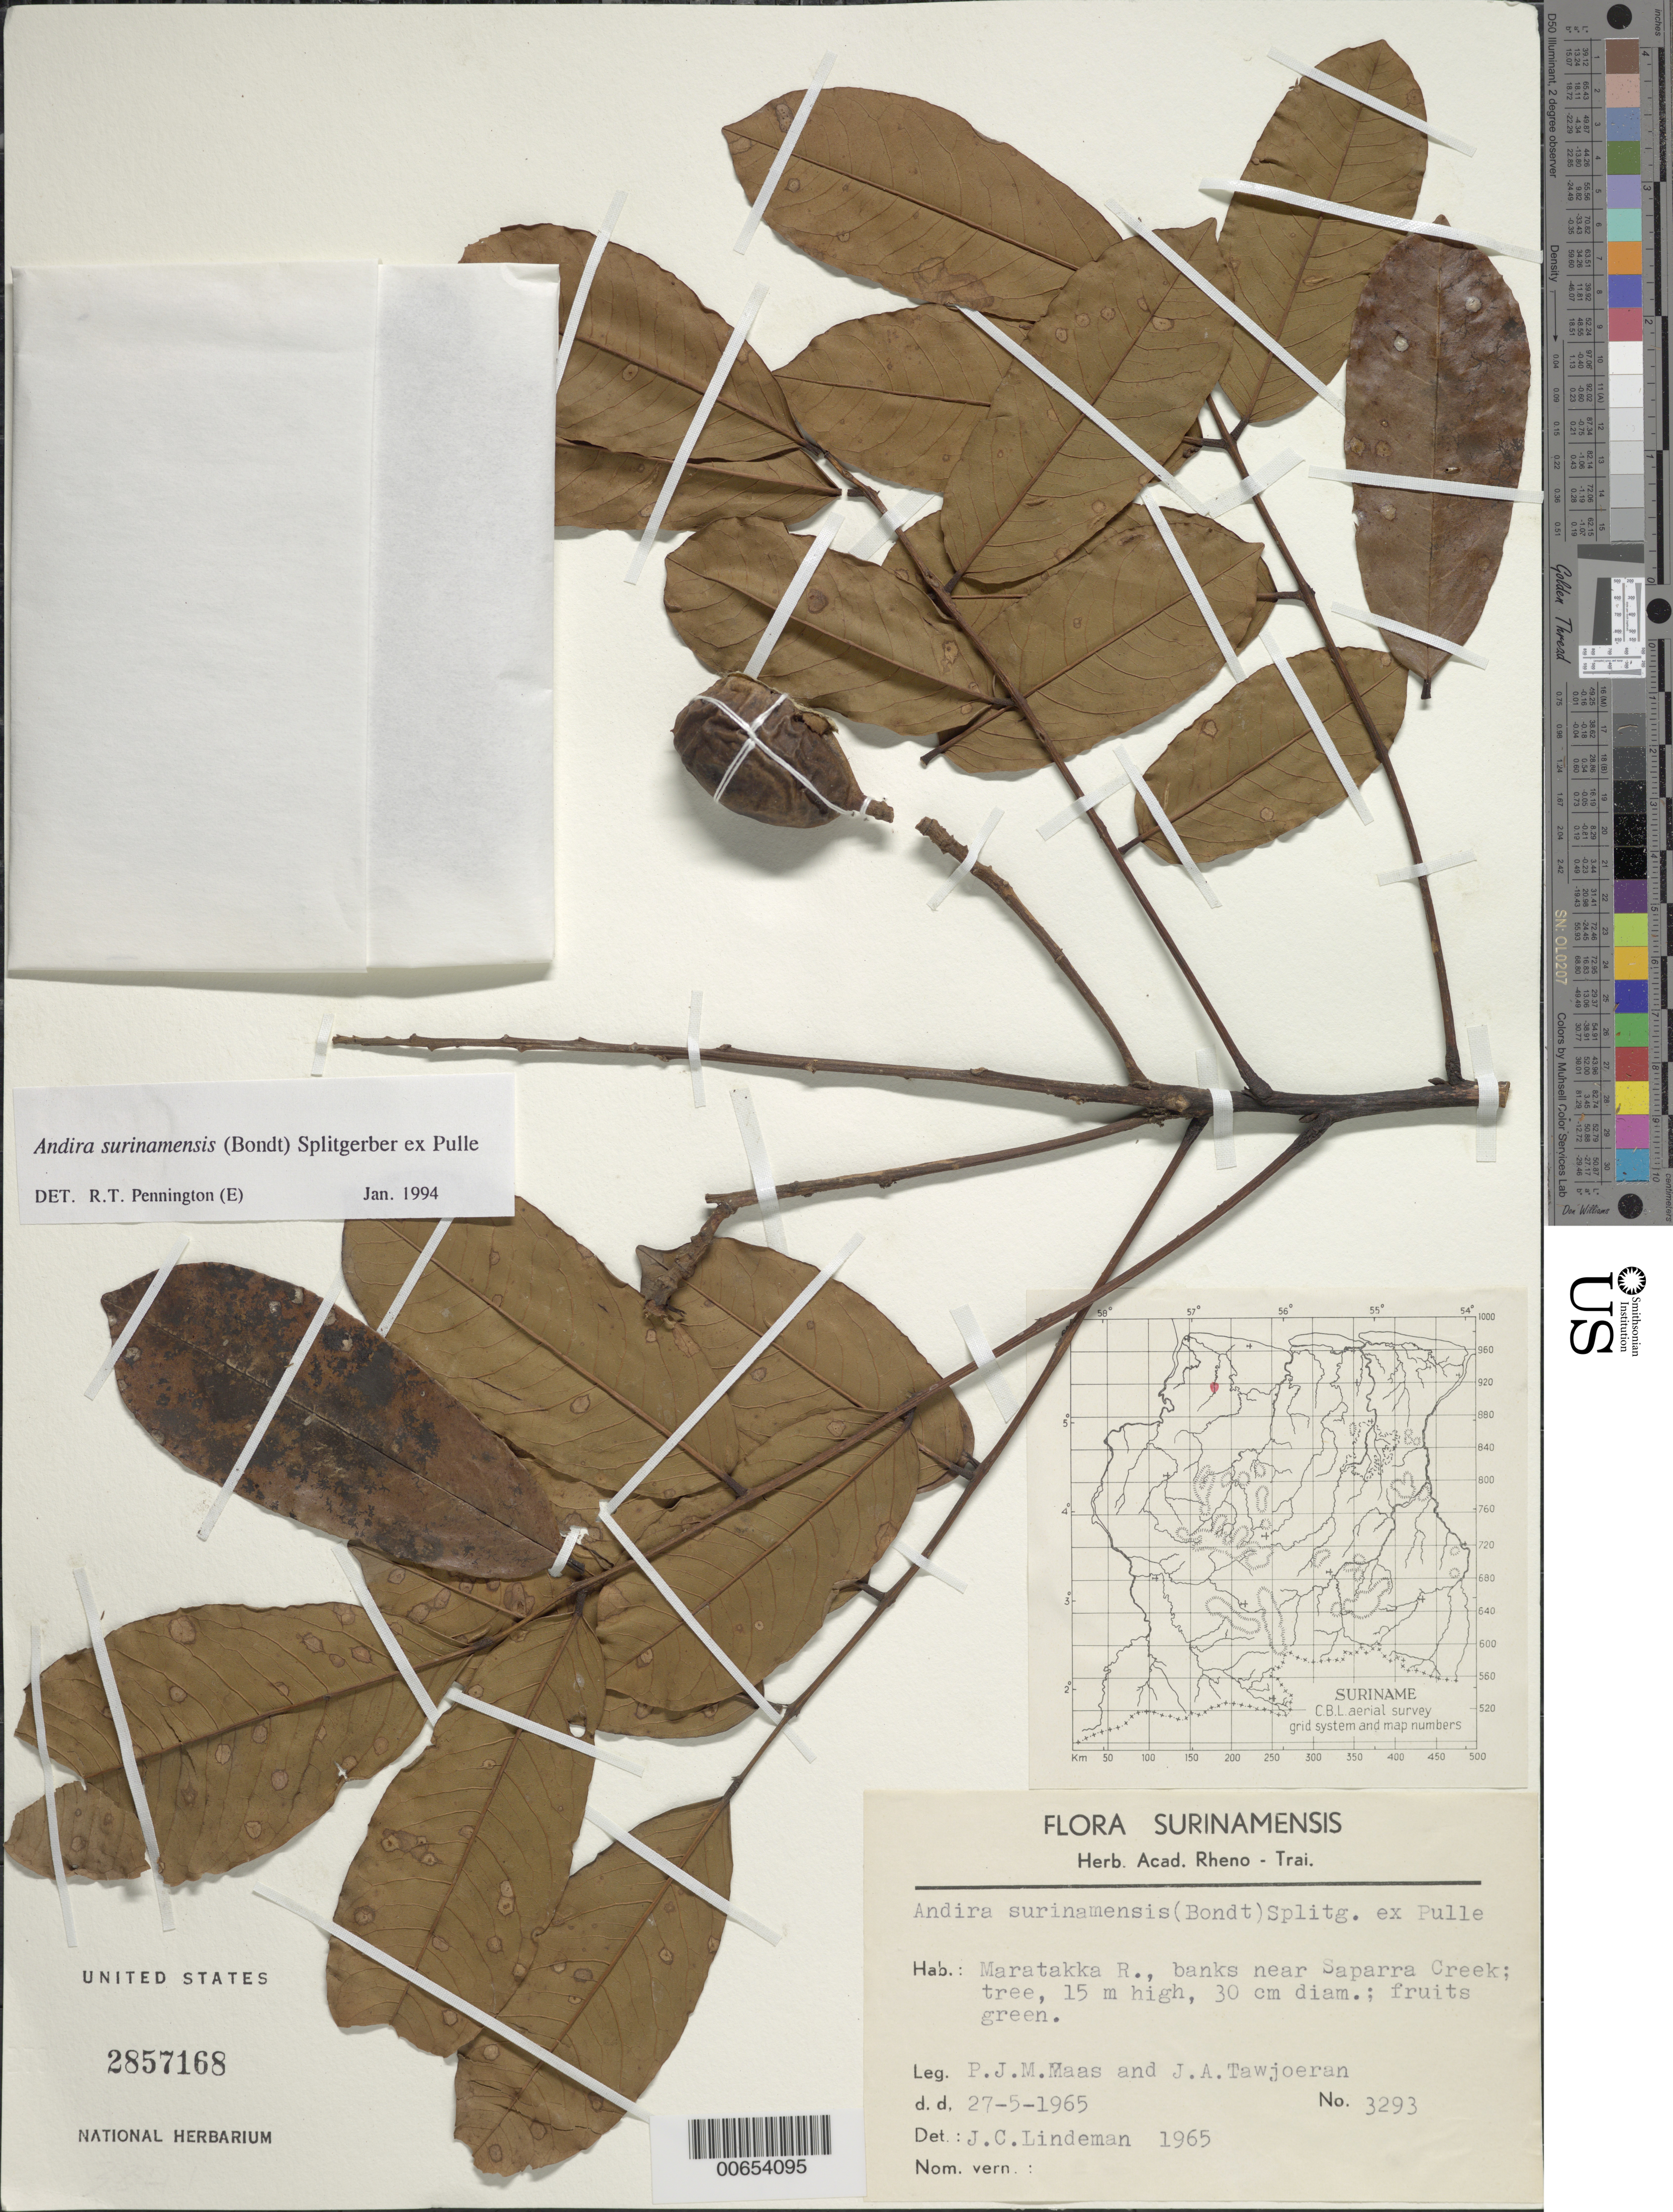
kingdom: Plantae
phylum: Tracheophyta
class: Magnoliopsida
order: Fabales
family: Fabaceae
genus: Andira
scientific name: Andira surinamensis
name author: (Bondt) Splitg. ex Amshoff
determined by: Pennington, R. T., (E), Royal Botanic Gardens (Edinburgh) (UNITED KINGDOM)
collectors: P. Maas & J. Tawjoeran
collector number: LBB 3293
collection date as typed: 27-May-65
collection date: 1965-05-27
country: Suriname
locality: Maratakka R., near Saparra Creek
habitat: River bank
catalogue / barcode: US 2857168